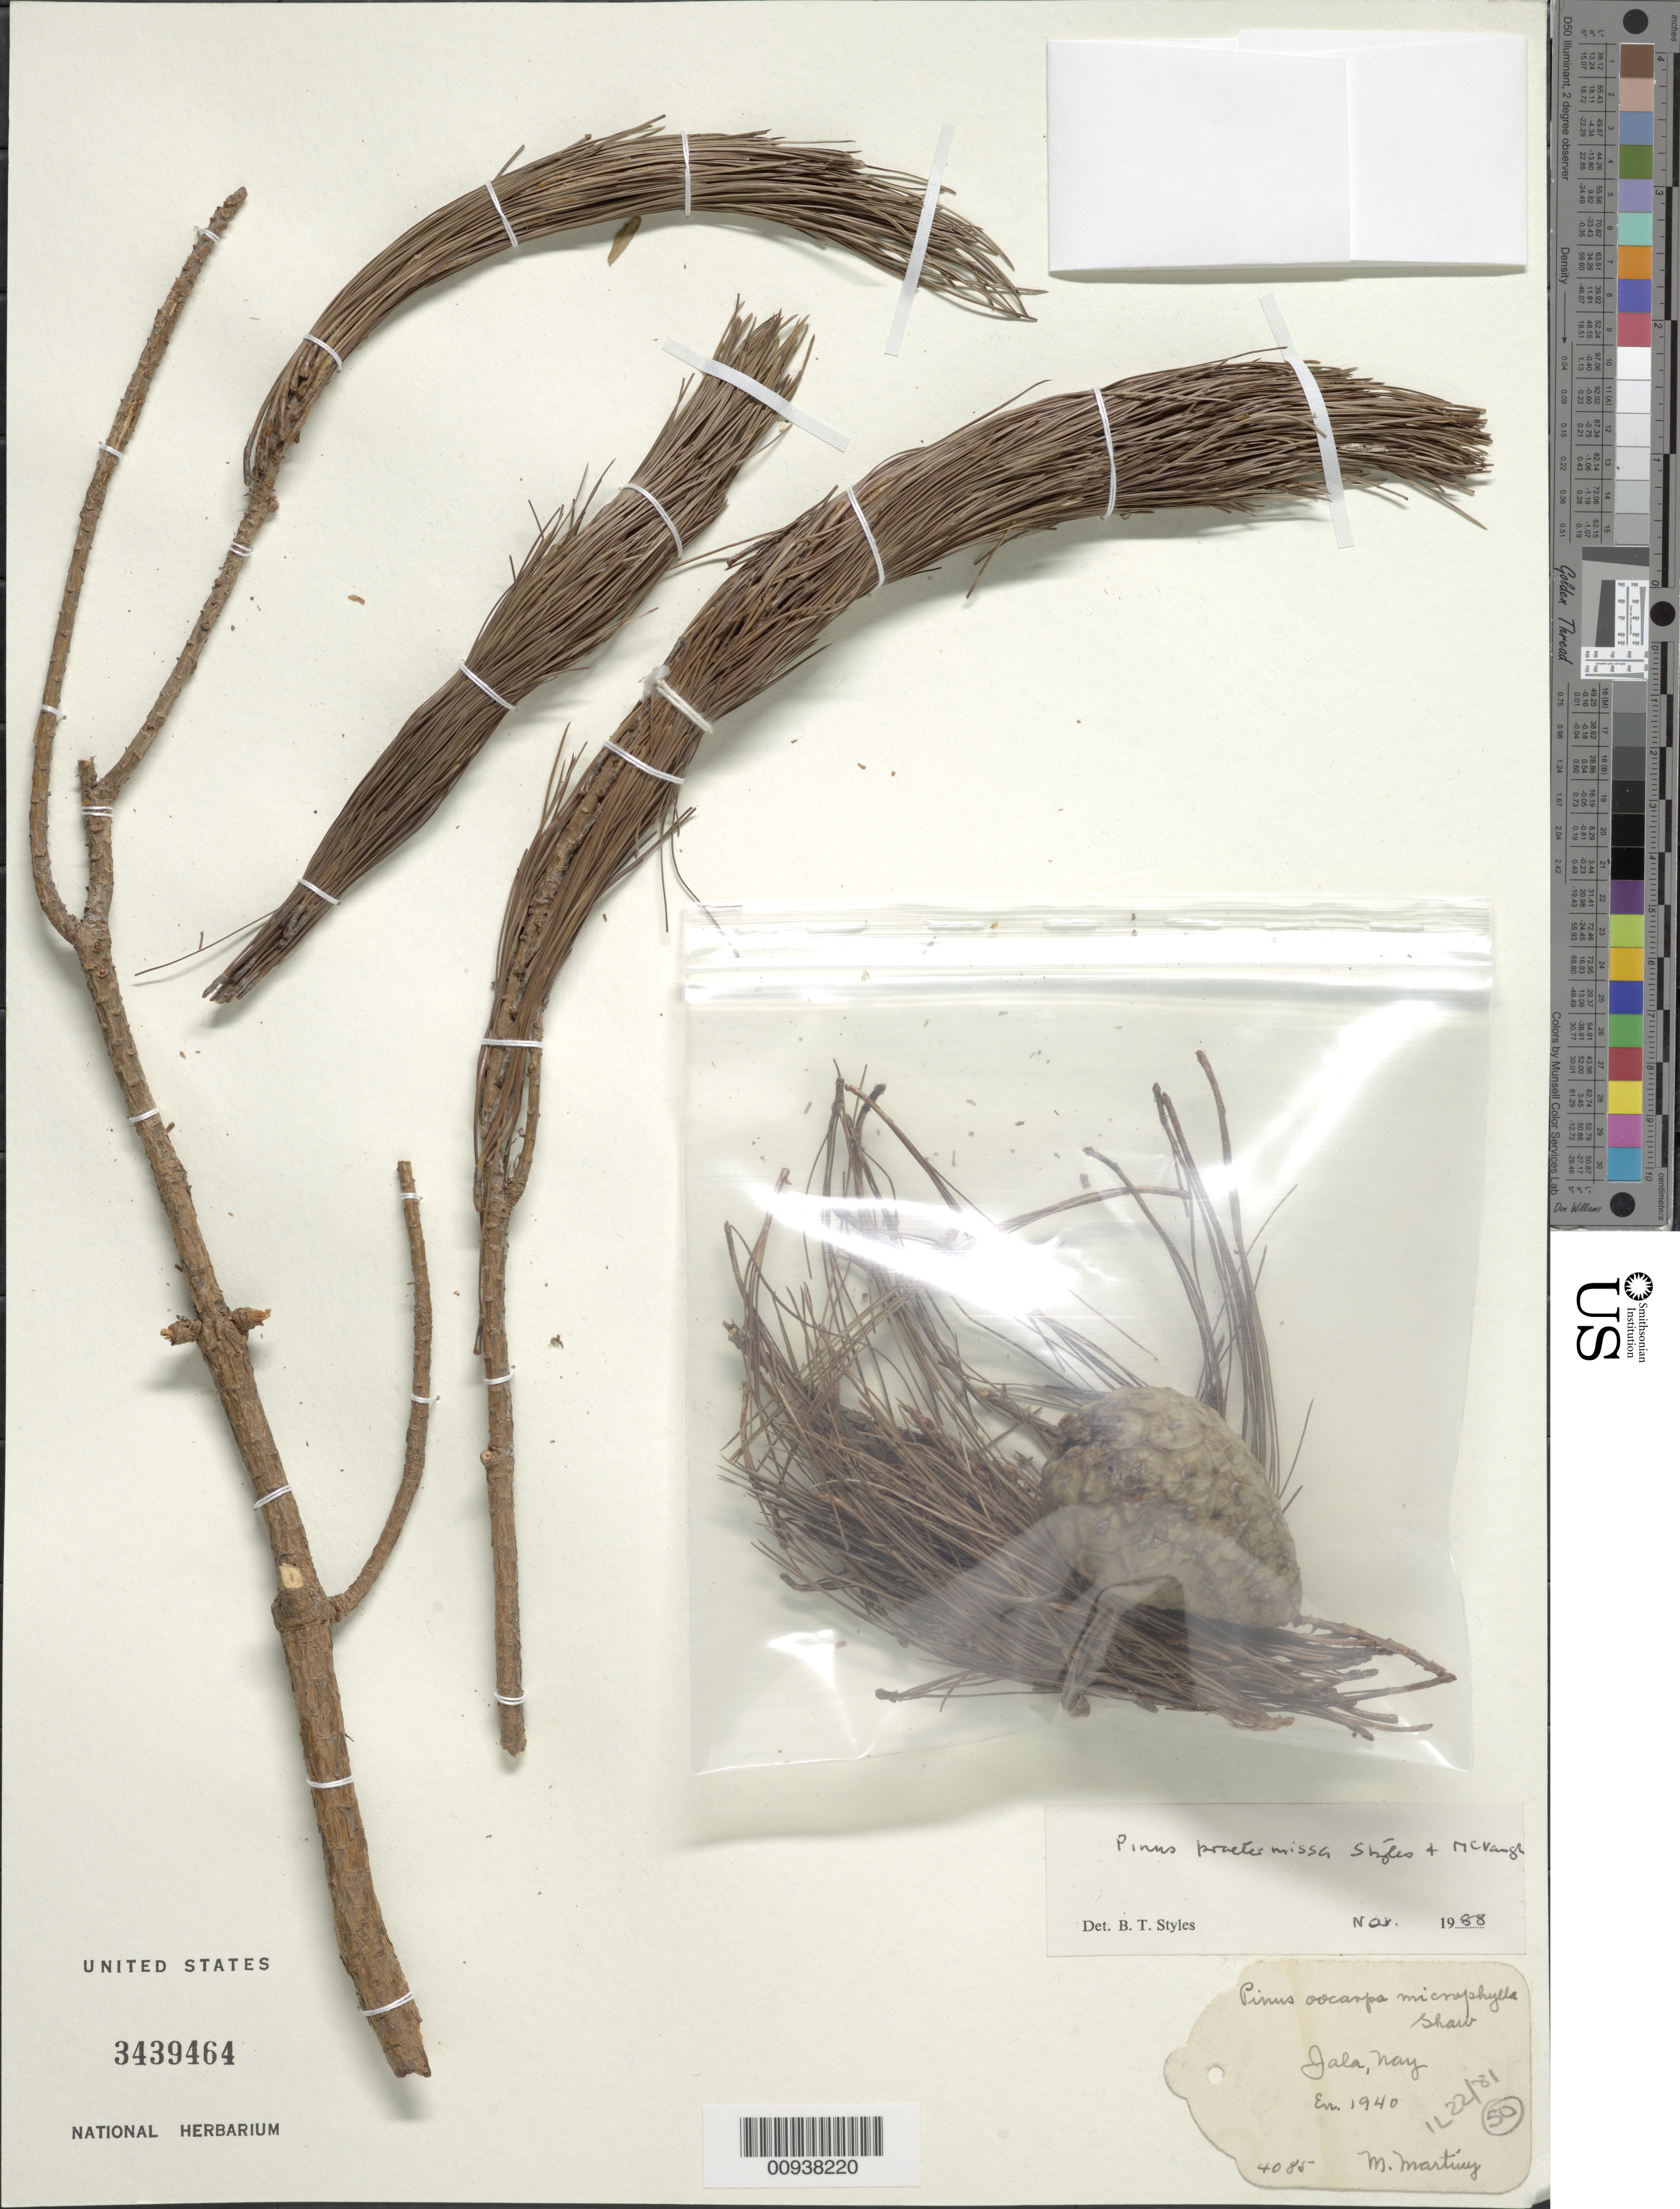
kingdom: Plantae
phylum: Tracheophyta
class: Pinopsida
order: Pinales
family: Pinaceae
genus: Pinus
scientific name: Pinus praetermissa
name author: Styles & McVaugh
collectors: M. Martinez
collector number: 4085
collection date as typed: Jan 1940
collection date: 1940-01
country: Mexico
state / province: Nayarit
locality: Jala.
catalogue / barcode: US 3439464